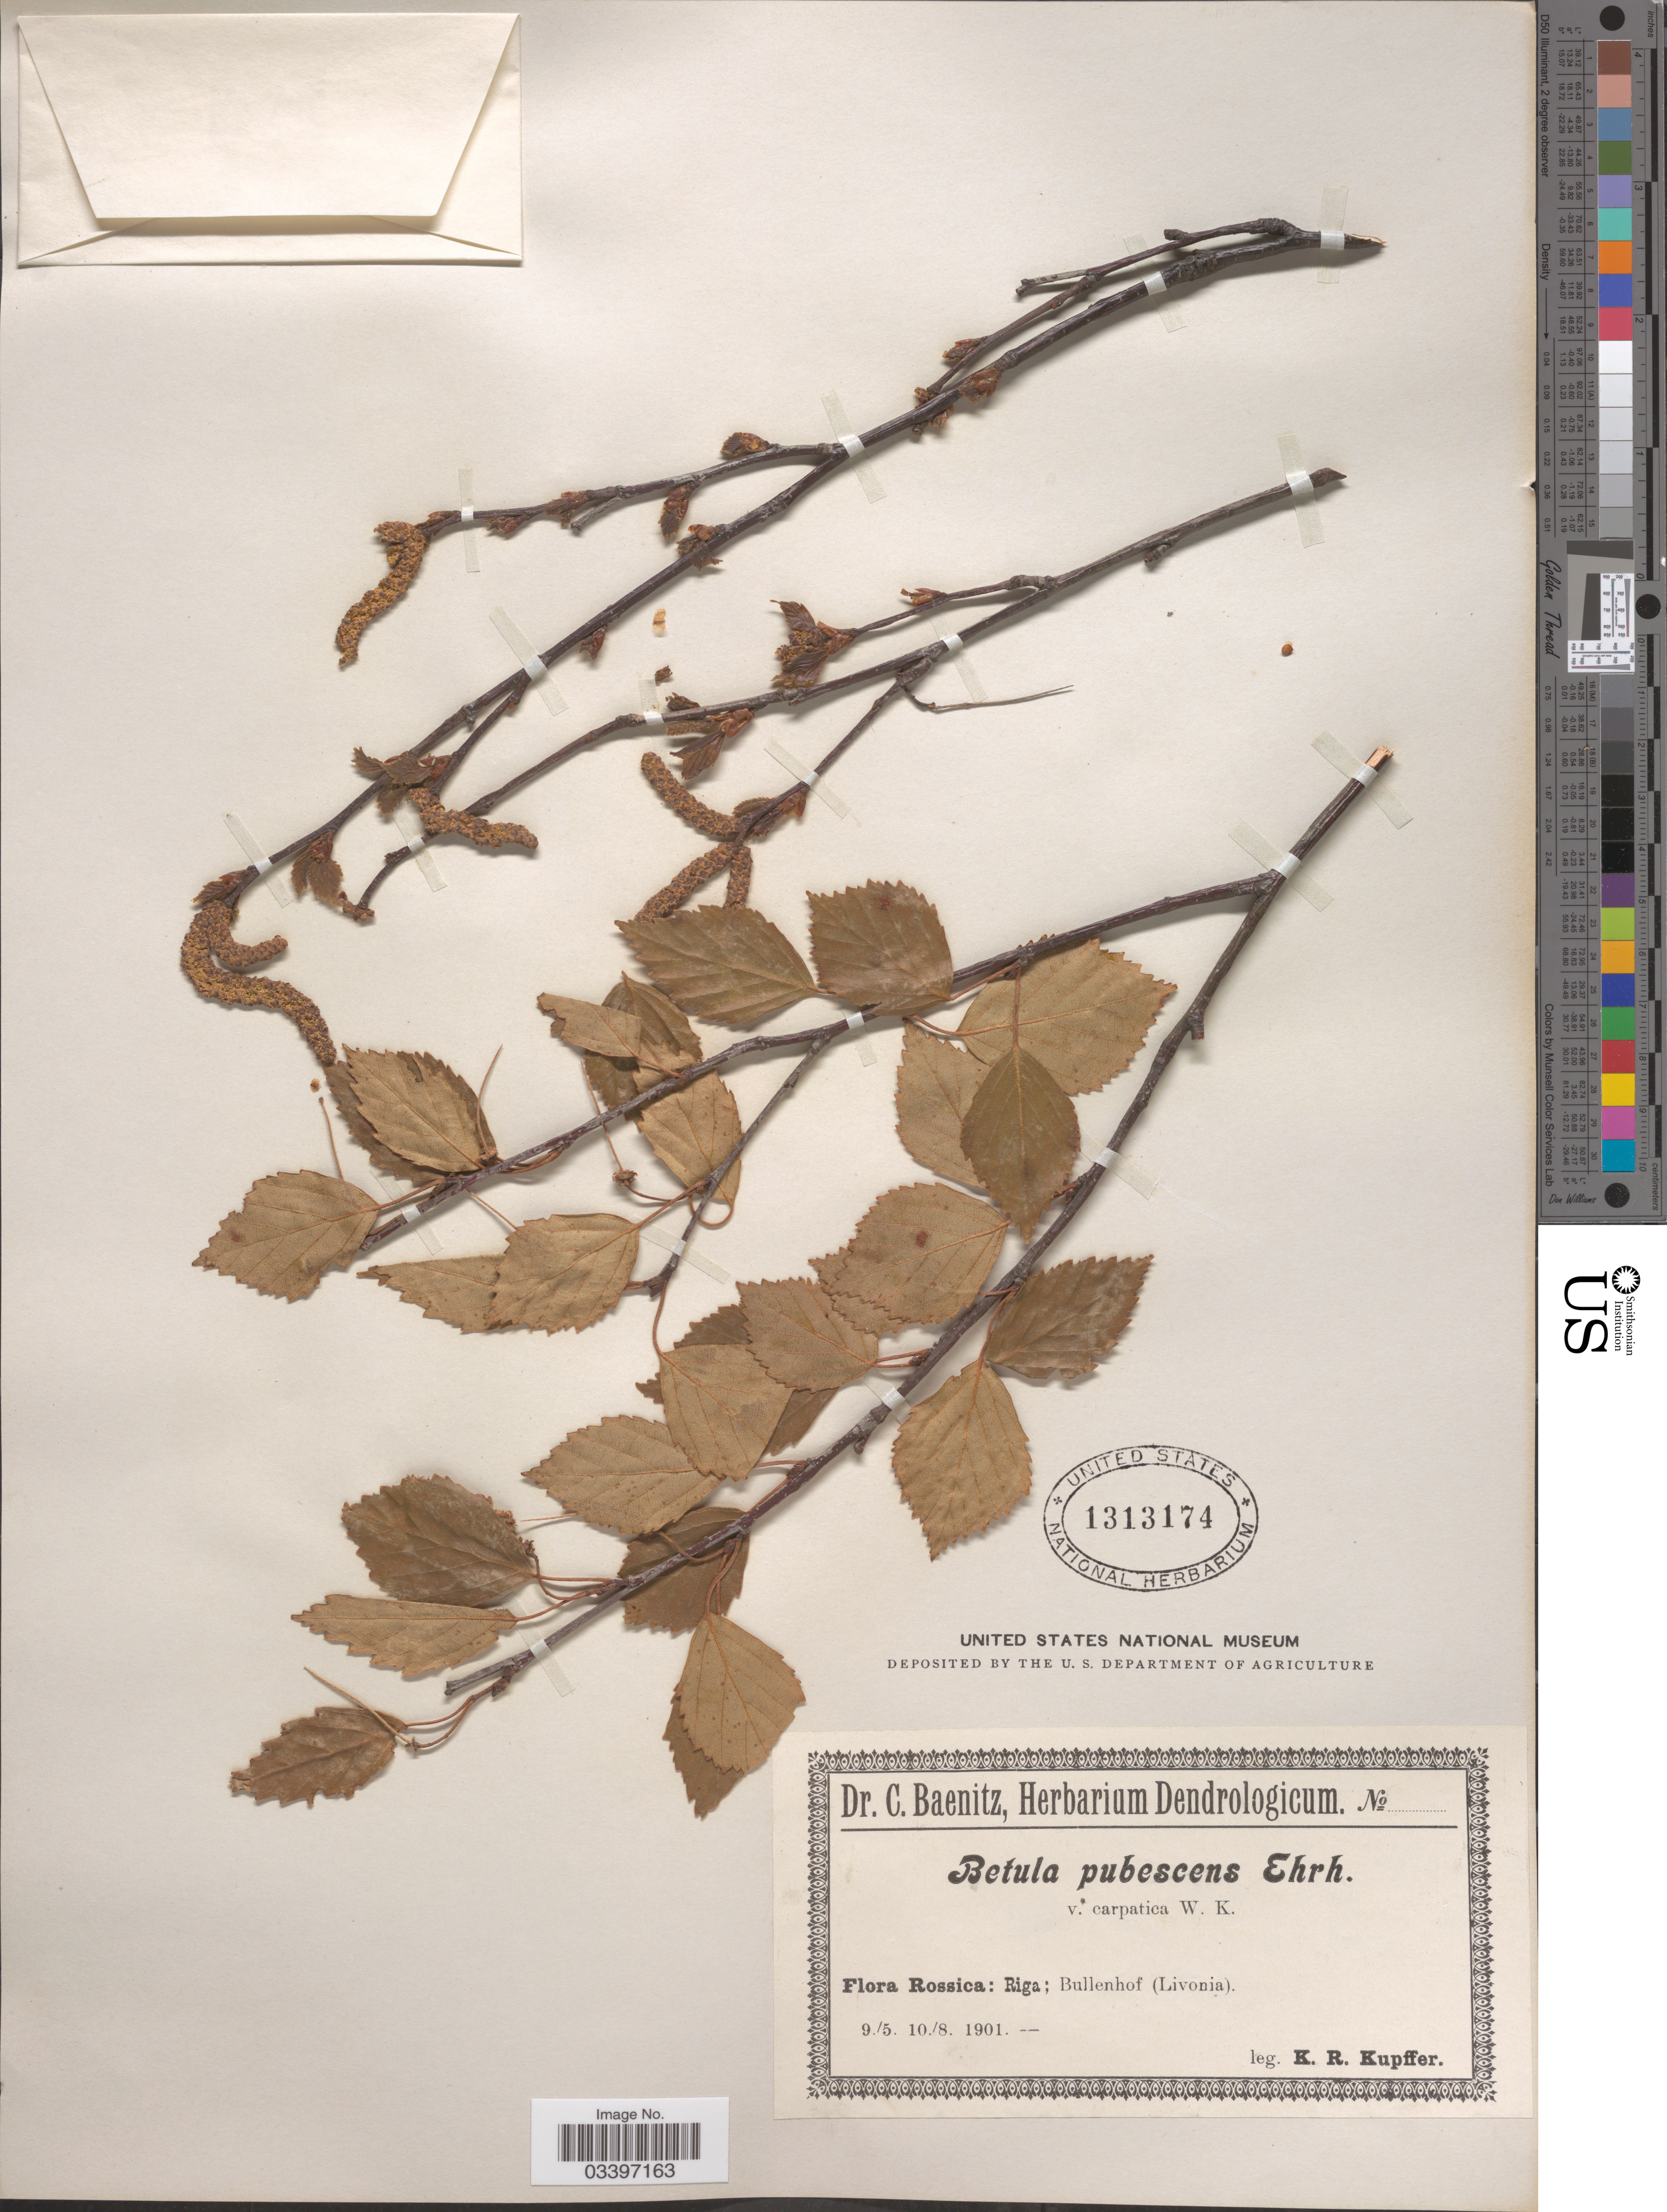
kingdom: Plantae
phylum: Tracheophyta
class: Magnoliopsida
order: Fagales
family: Betulaceae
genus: Betula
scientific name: Betula pubescens var. friesii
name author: (Larsson ex Hartm.) Nyman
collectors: K. Kupffer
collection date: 1901-05-09/1901-08-10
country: Latvia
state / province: Riga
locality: Rossica; Bullenhof (Livonia).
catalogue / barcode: US 1313174